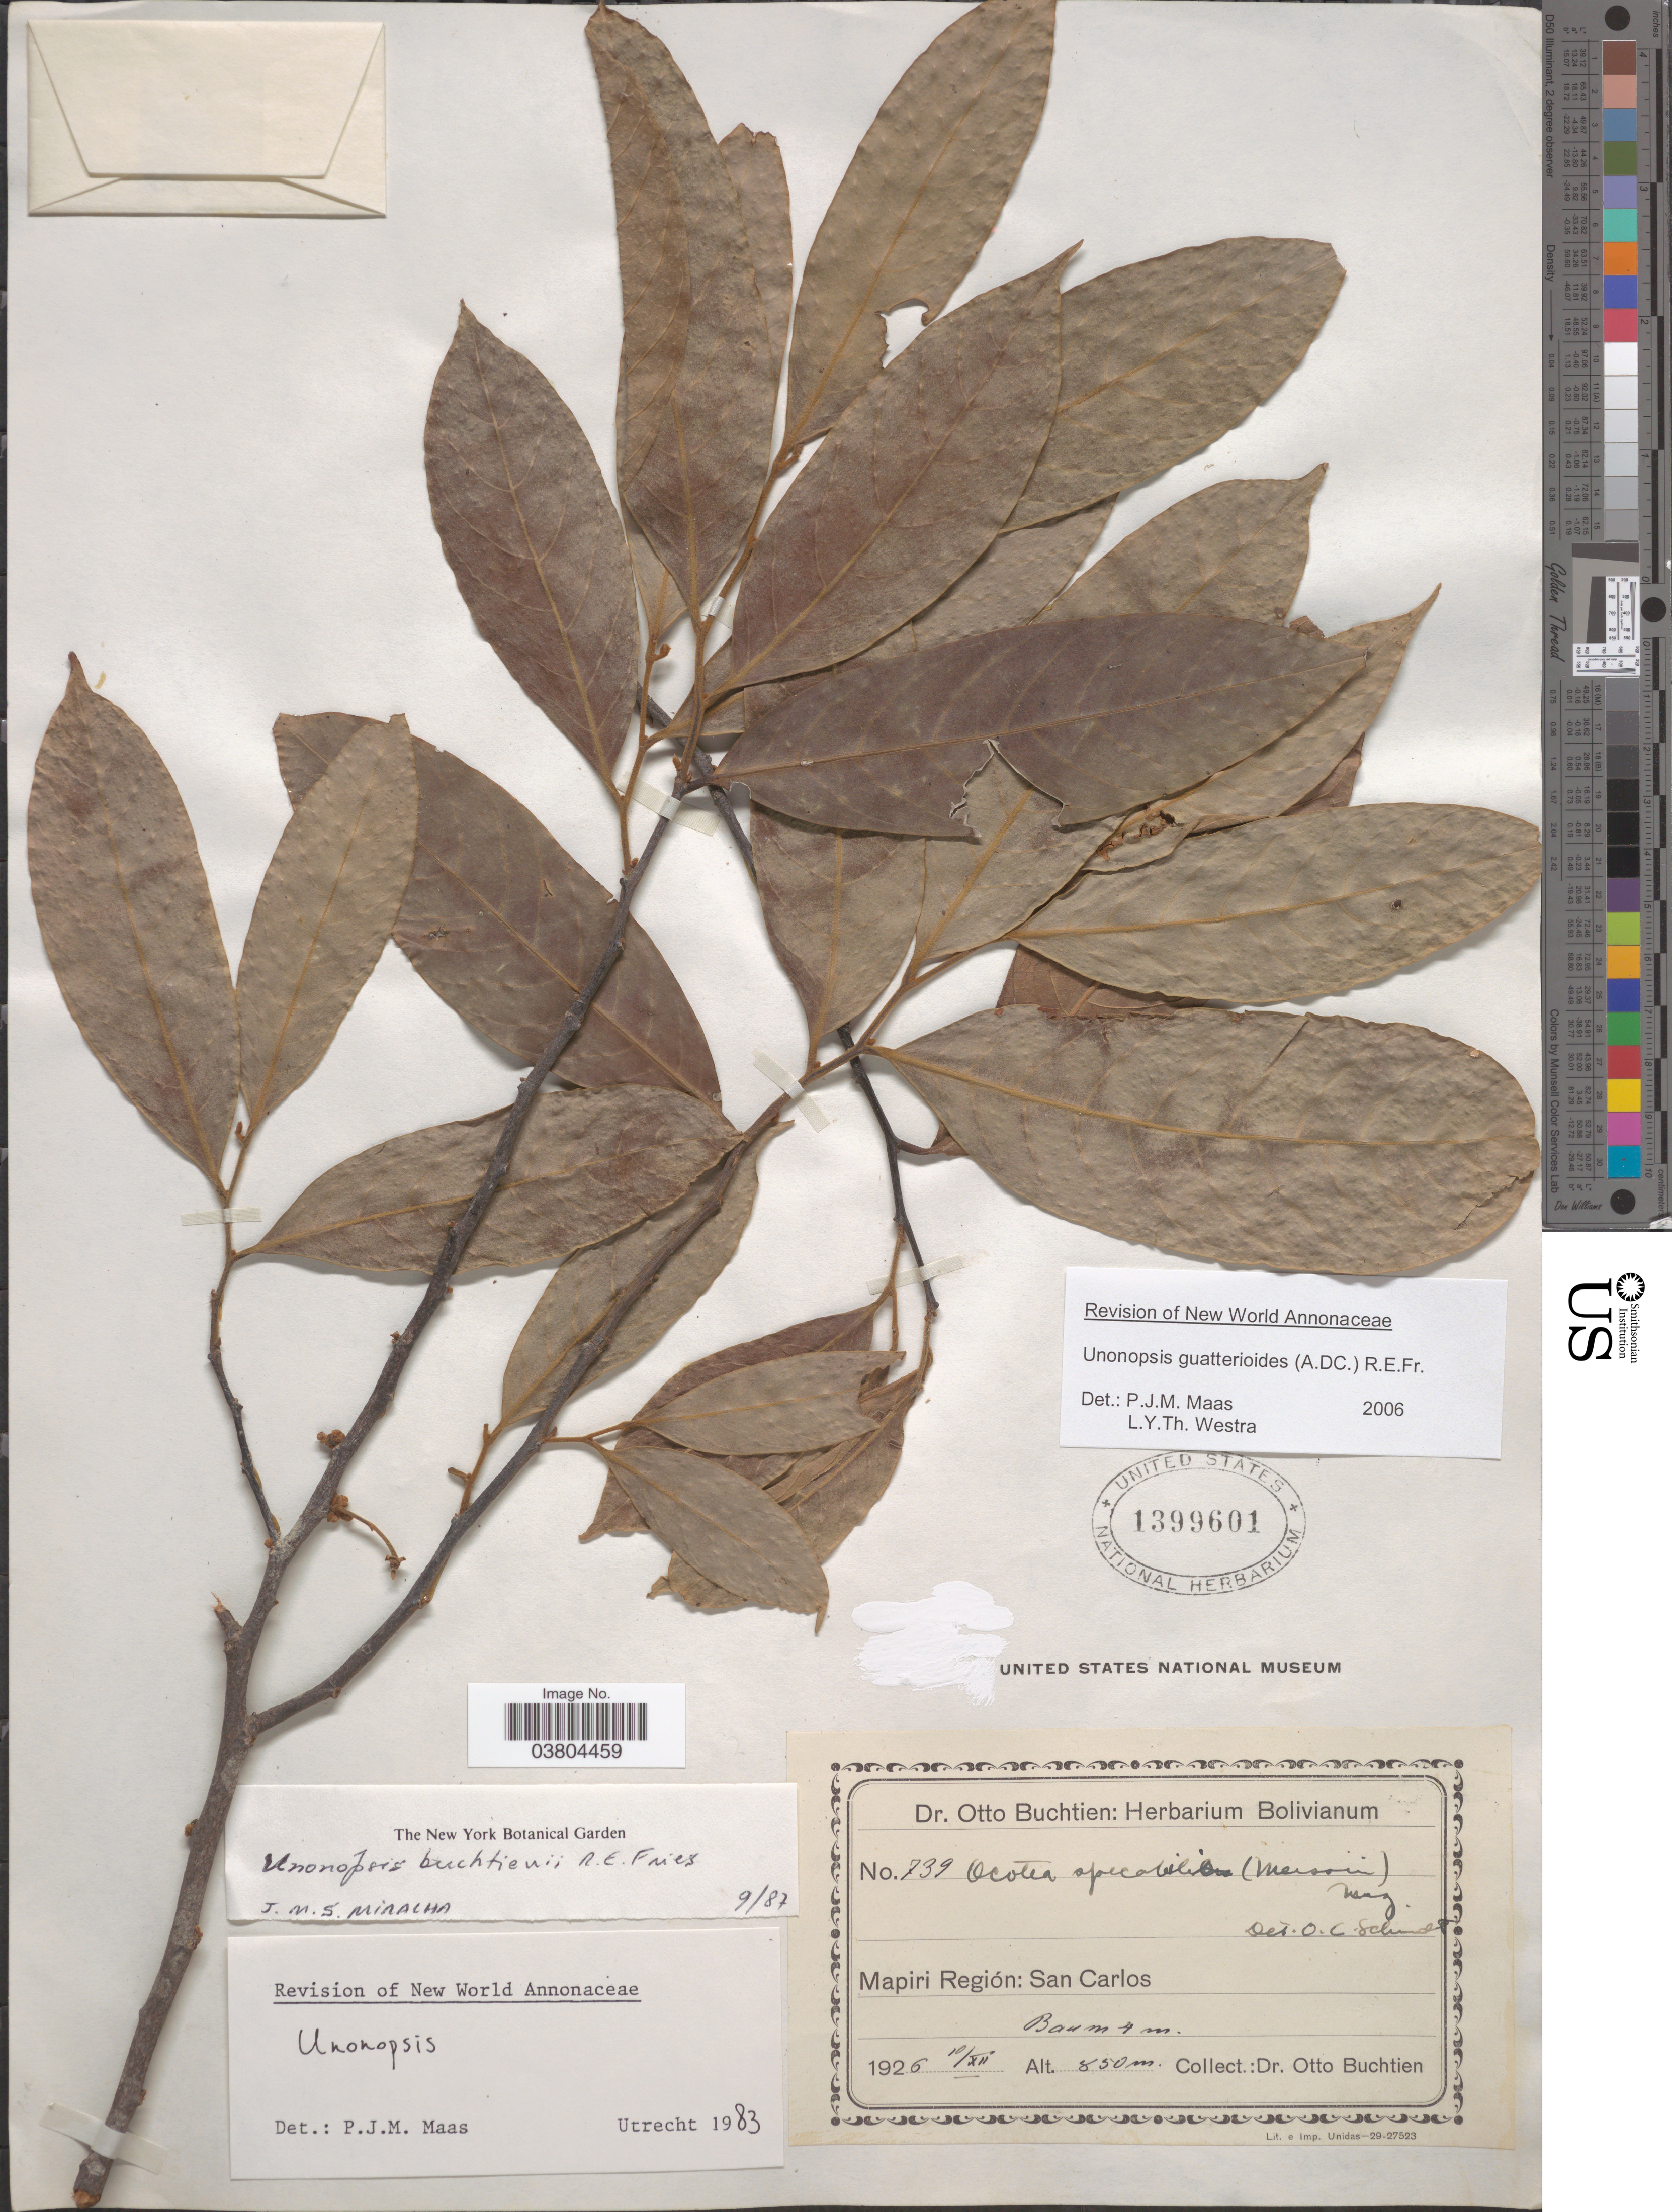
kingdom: Plantae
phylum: Tracheophyta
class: Magnoliopsida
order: Magnoliales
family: Annonaceae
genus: Unonopsis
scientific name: Unonopsis guatterioides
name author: (A. DC.) R.E. Fr.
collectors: O. Buchtien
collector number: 739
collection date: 1926-12-10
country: Bolivia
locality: Mapiri Región: San Carlos.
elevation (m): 850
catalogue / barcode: US 1399601